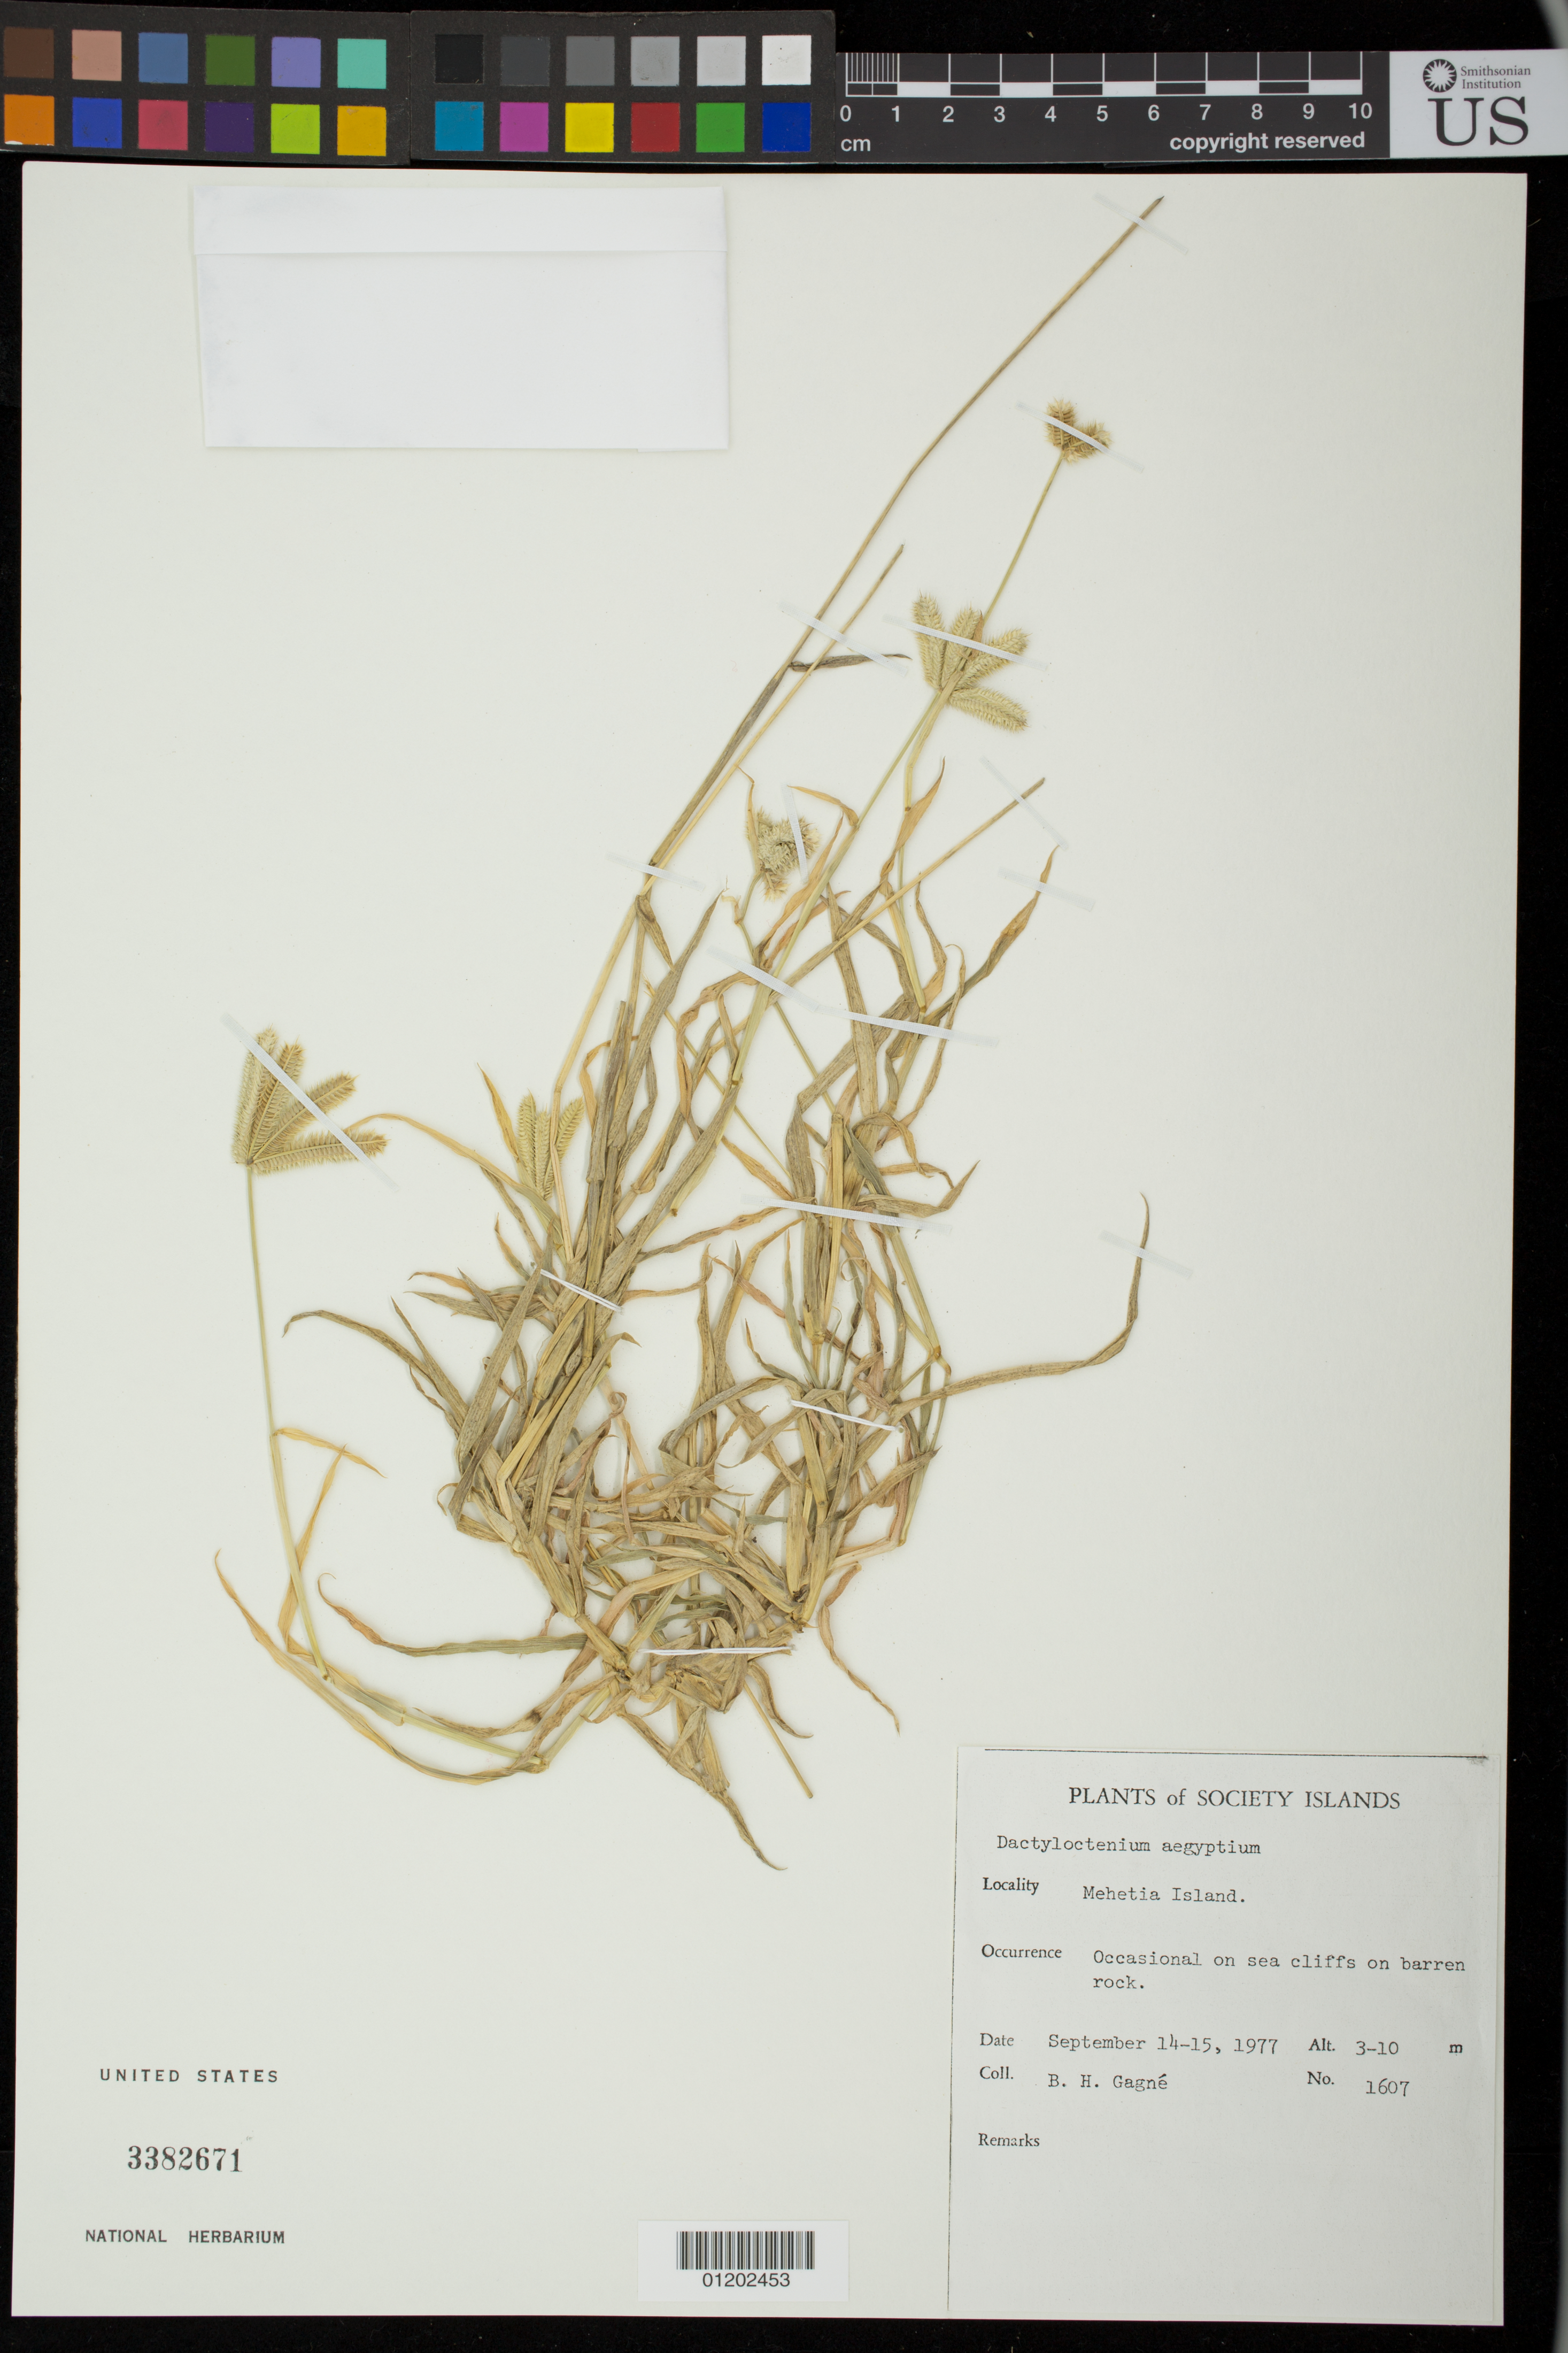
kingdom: Plantae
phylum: Tracheophyta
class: Liliopsida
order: Poales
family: Poaceae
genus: Dactyloctenium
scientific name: Dactyloctenium aegyptium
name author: (L.) Richt.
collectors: B. H. Gagné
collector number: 1607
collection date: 1977-09-14/1977-09-15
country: French Polynesia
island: Mehetia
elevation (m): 3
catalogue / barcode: US 3382671